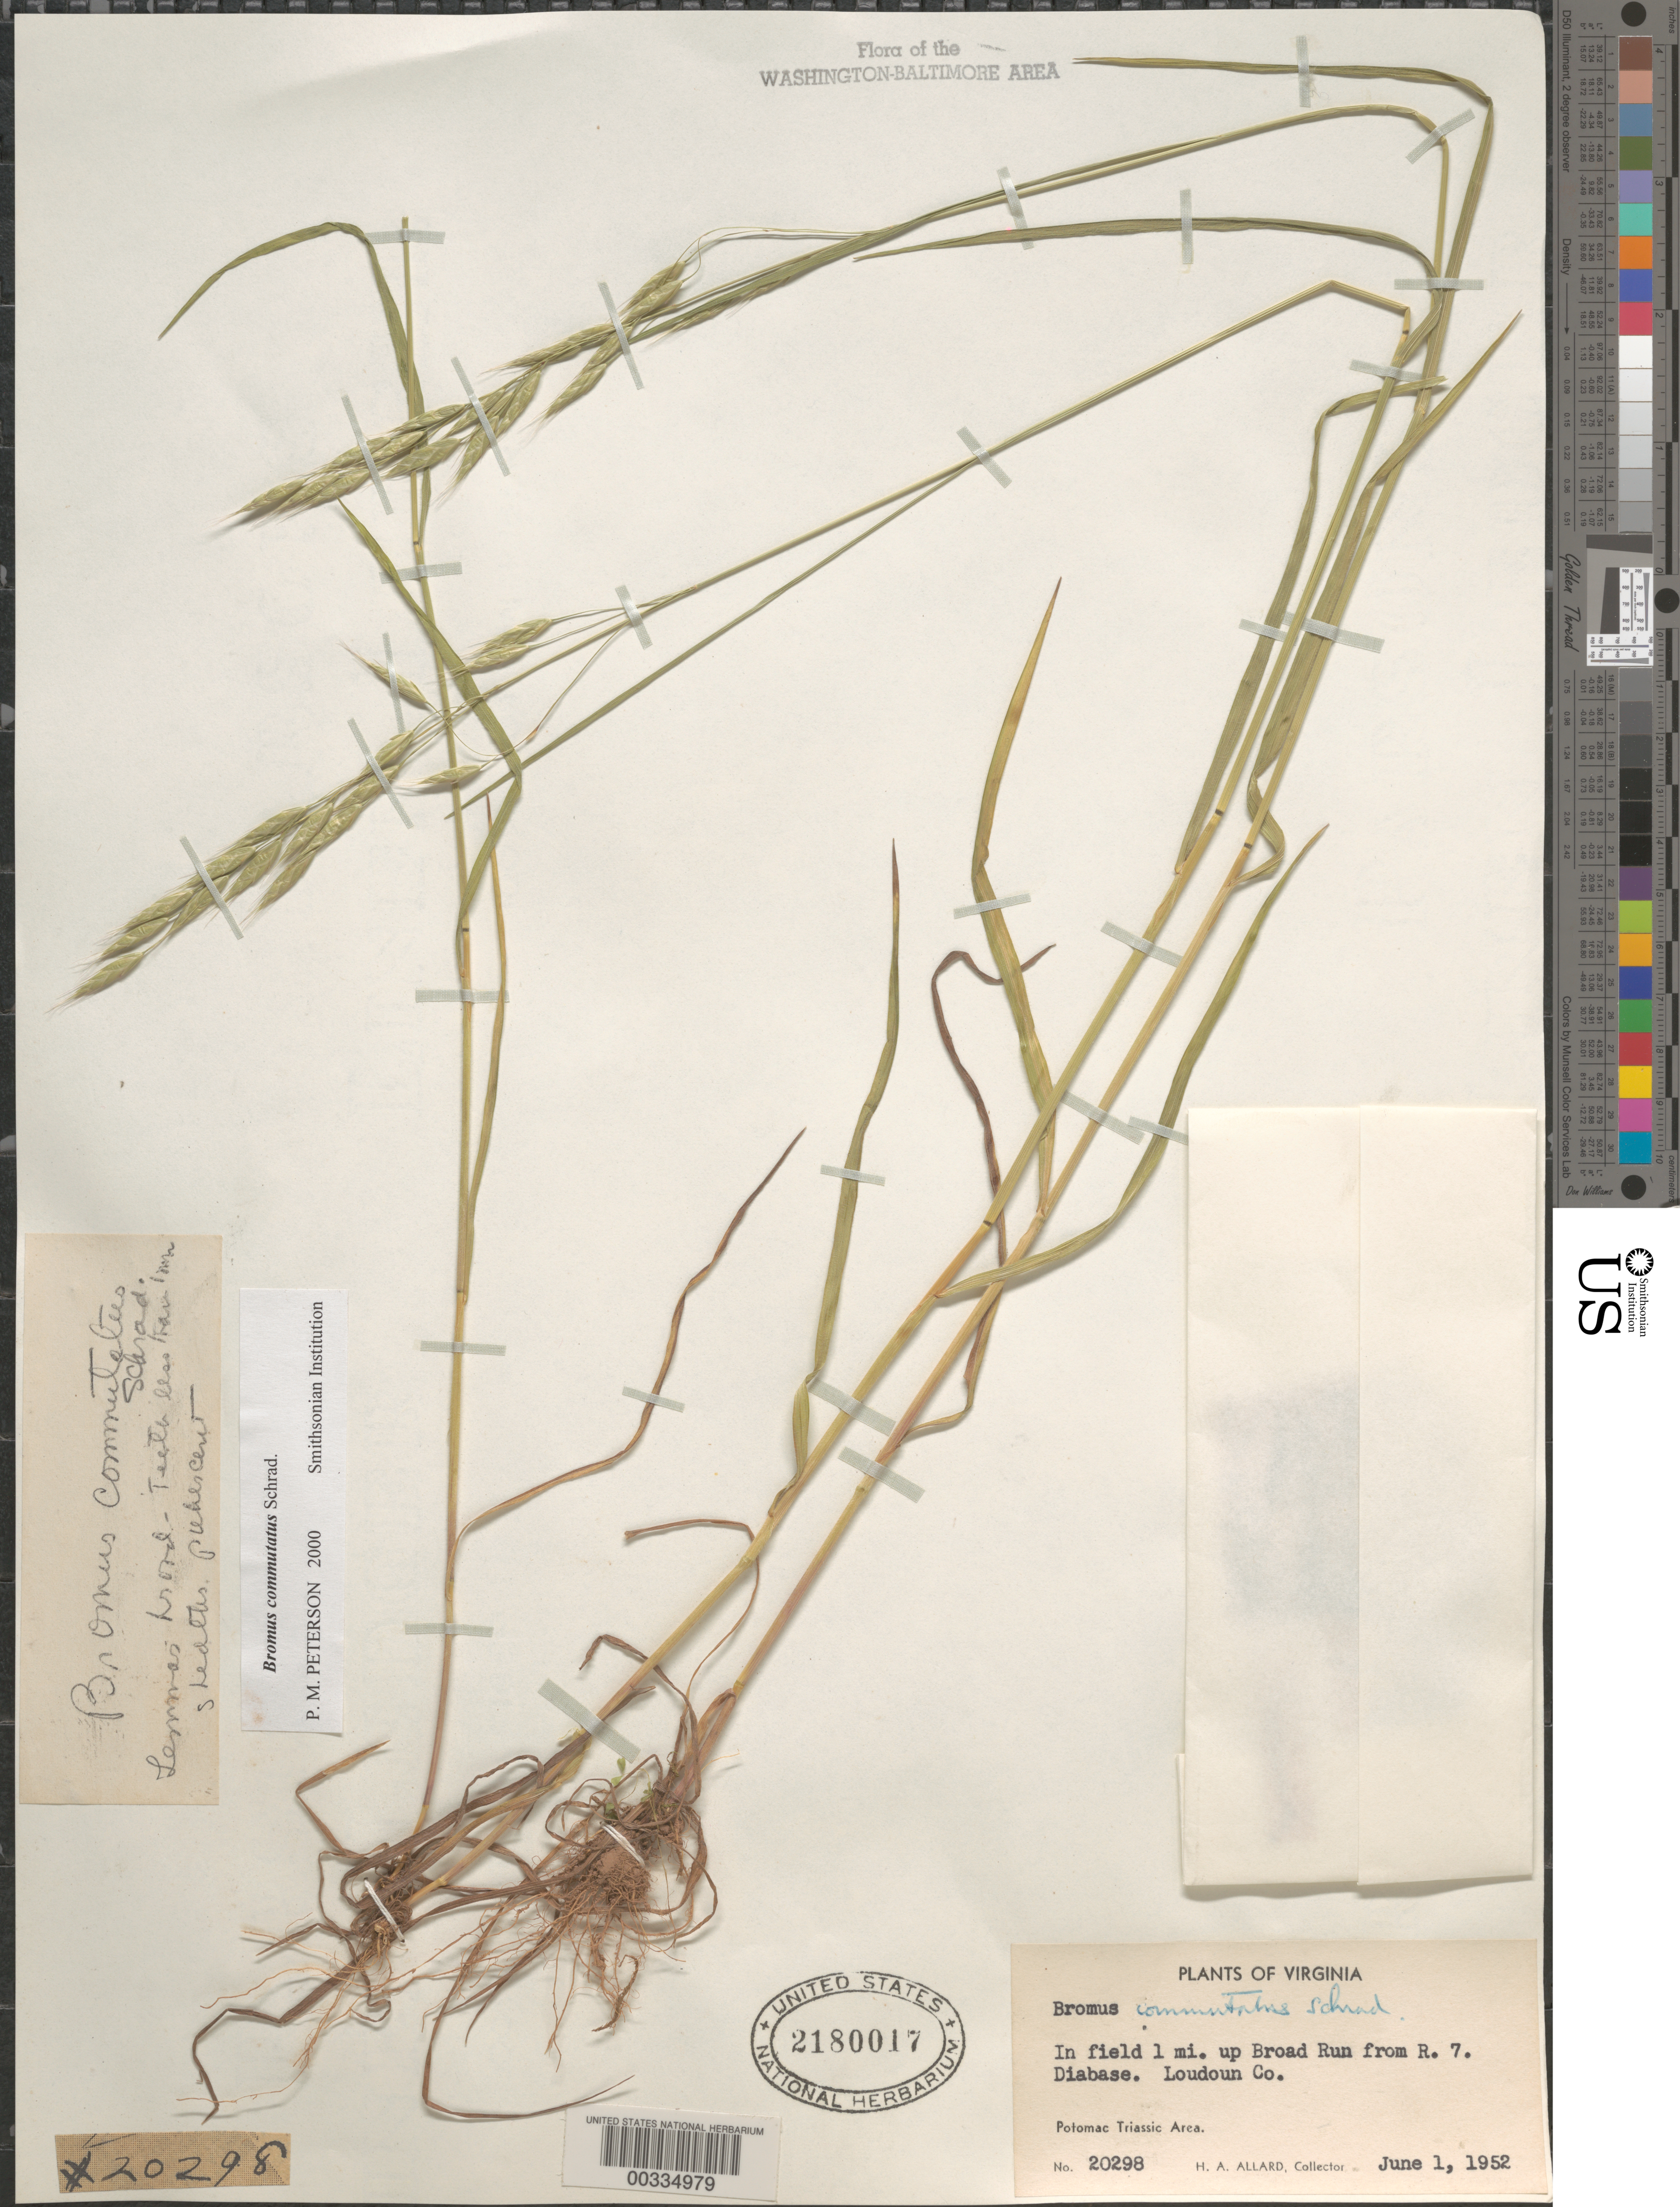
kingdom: Plantae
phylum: Tracheophyta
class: Liliopsida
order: Poales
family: Poaceae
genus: Bromus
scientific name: Bromus commutatus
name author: Schrad.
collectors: H. A. Allard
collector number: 20298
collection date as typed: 01 Jun 1952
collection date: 1952-06-01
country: United States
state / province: Virginia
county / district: Loudoun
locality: Upstream from Route 7 on Broad Run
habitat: In field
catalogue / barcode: US 2180017